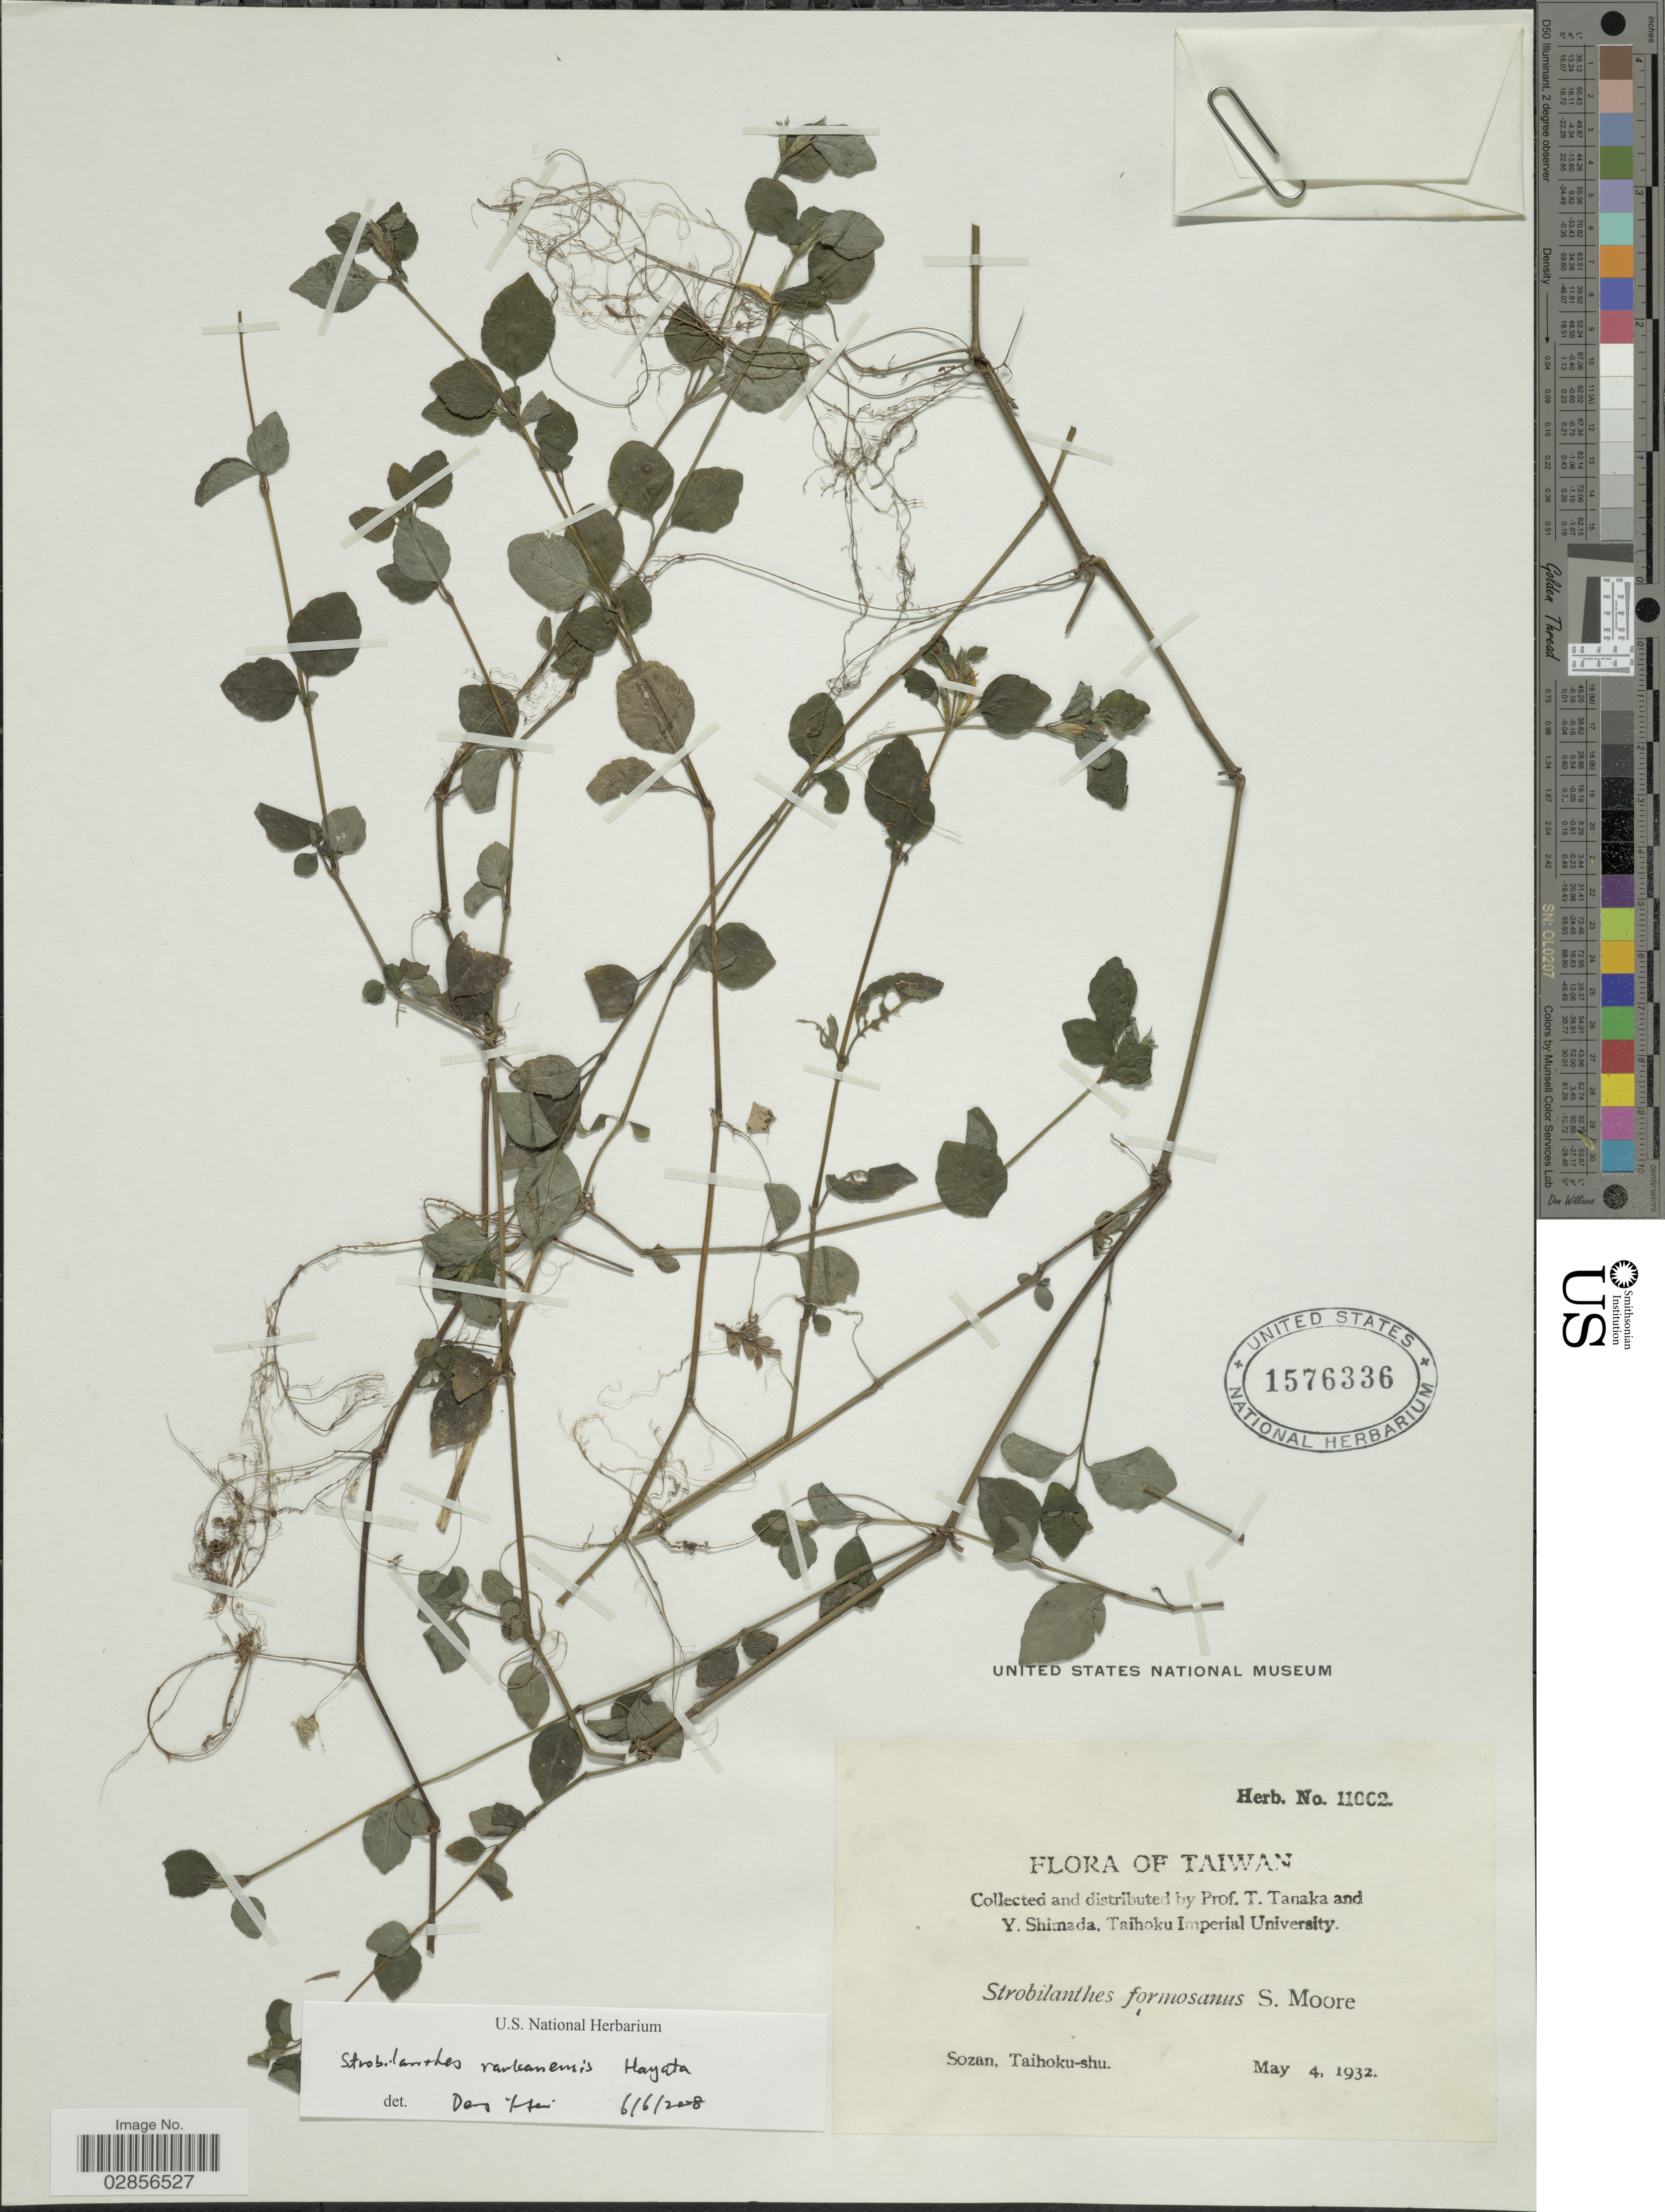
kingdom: Plantae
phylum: Tracheophyta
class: Magnoliopsida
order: Lamiales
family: Acanthaceae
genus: Strobilanthes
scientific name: Strobilanthes rankanensis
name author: Hayata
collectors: T. Tanaka & Y. Shimada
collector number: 11002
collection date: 1932-05-04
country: Taiwan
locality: Sozan. Taihoku-shu.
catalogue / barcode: US 1576336